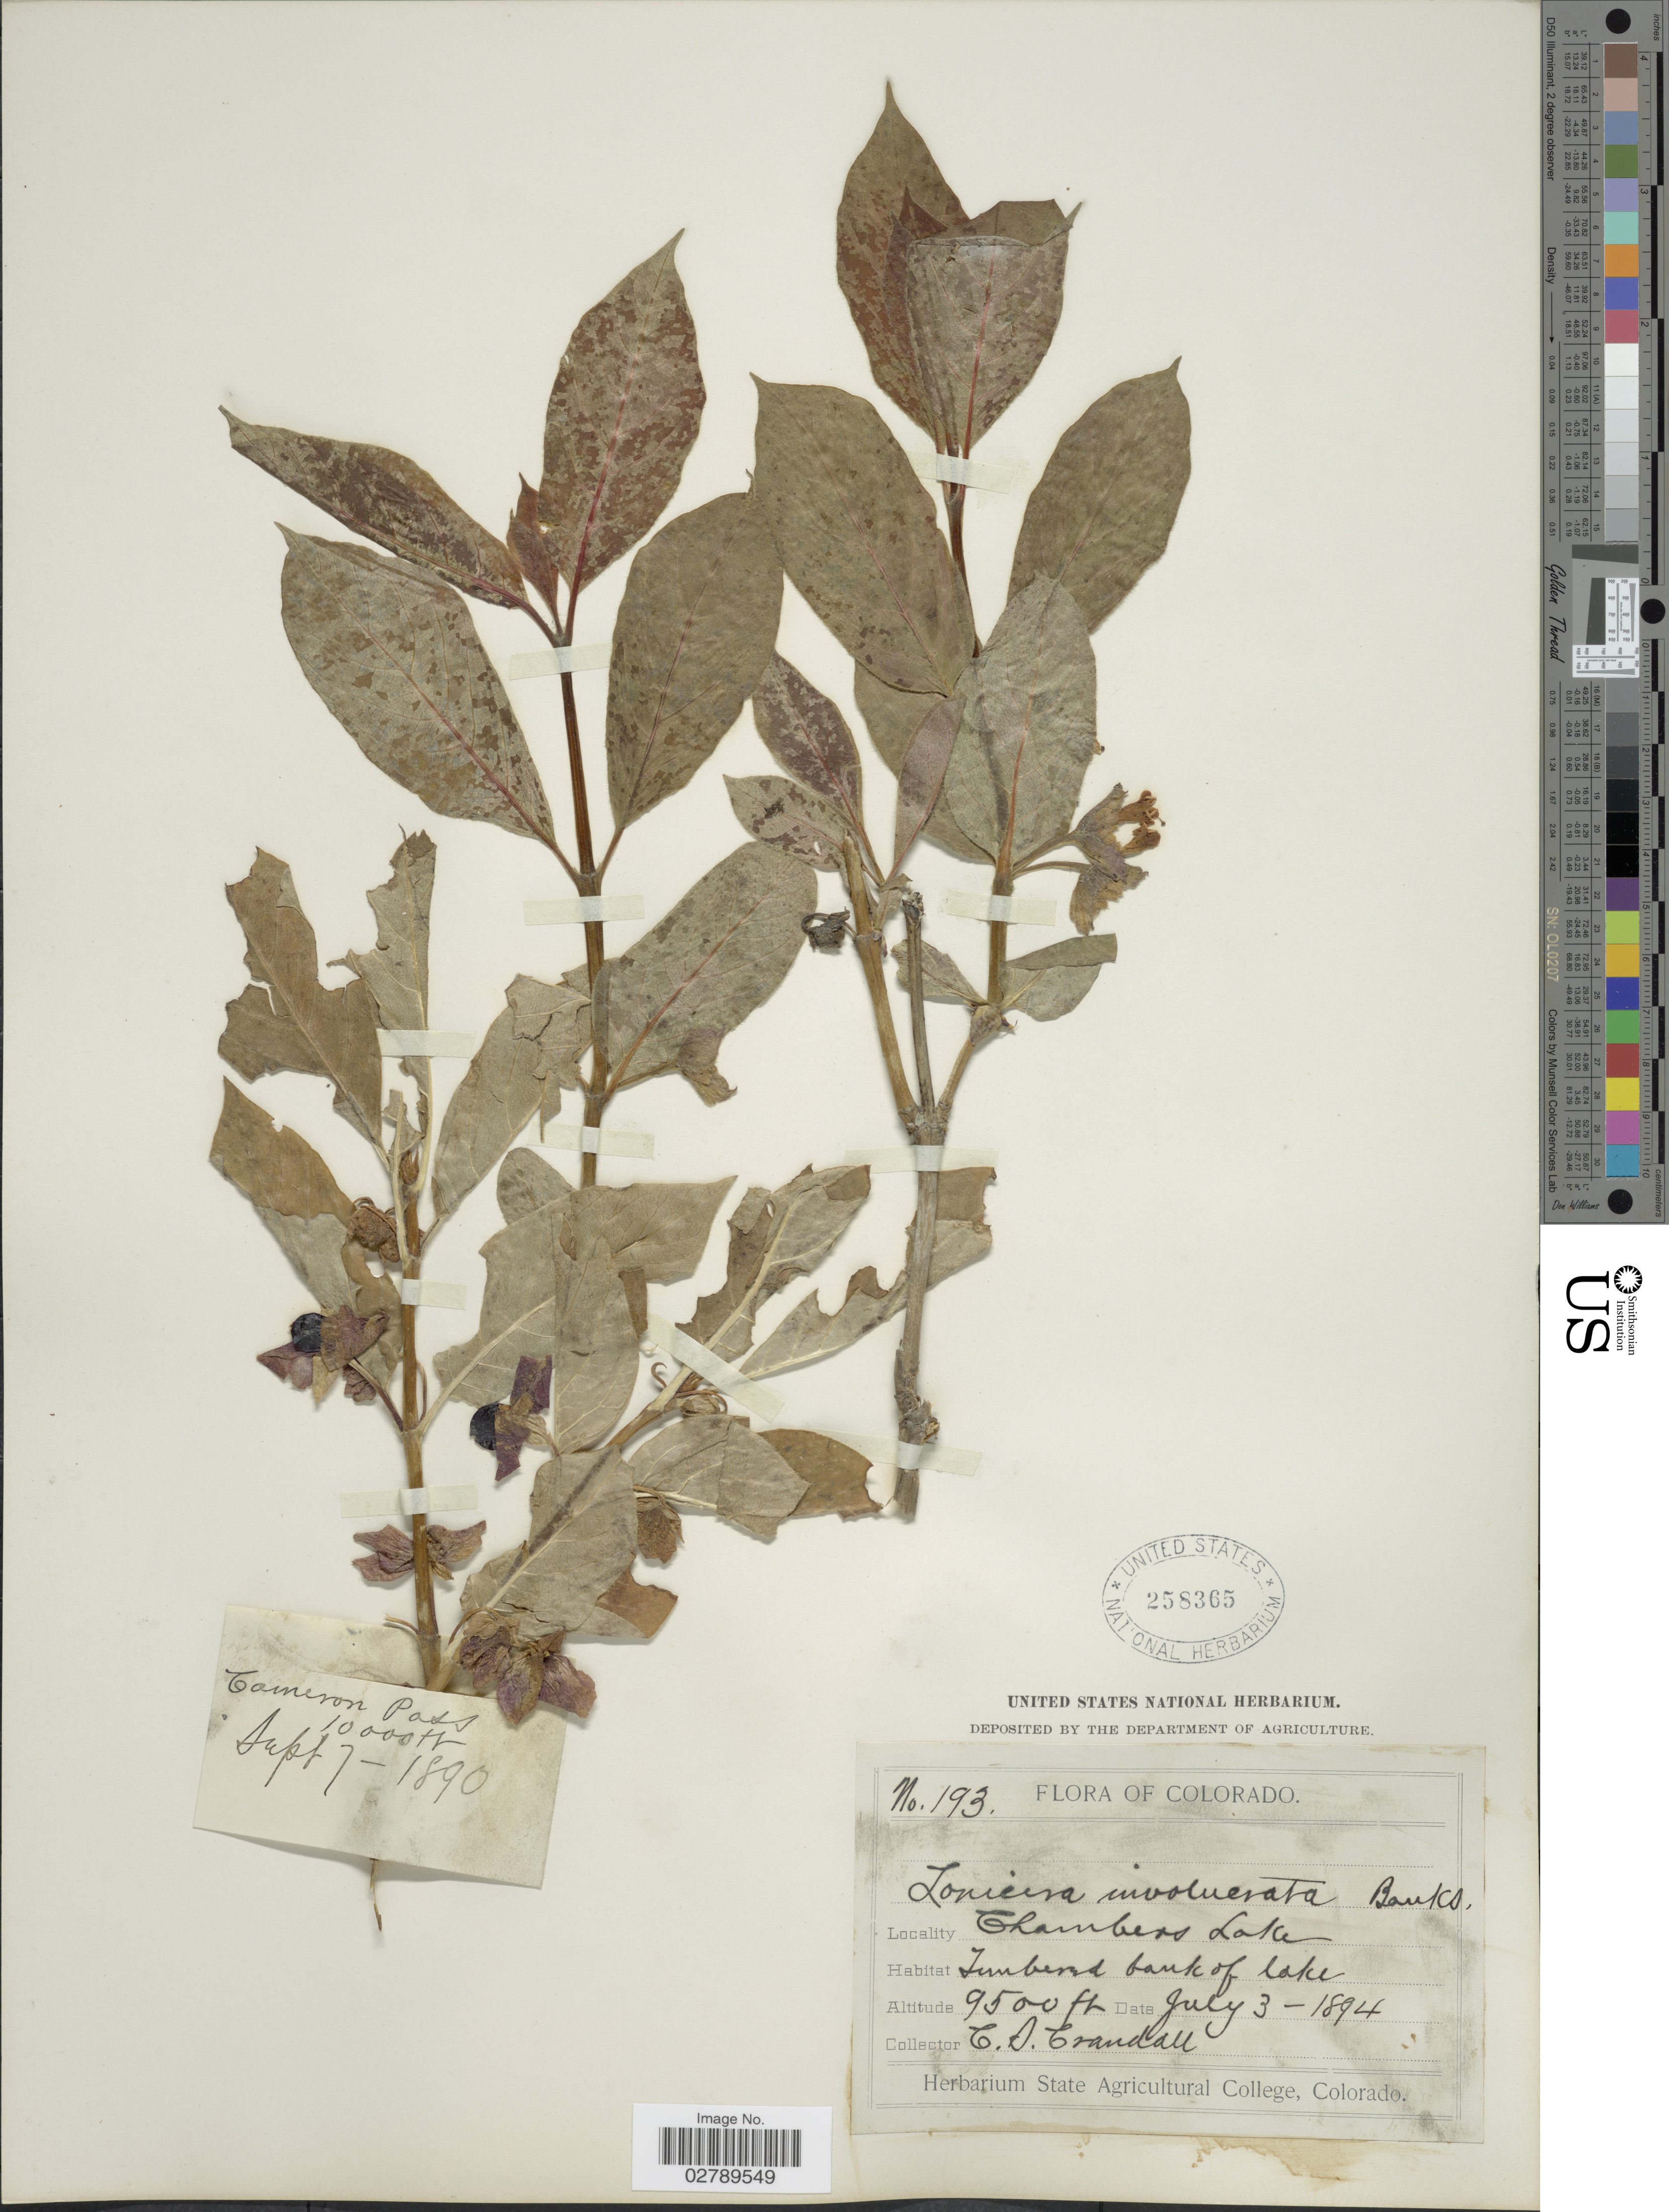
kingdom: Plantae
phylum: Tracheophyta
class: Magnoliopsida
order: Dipsacales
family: Caprifoliaceae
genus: Lonicera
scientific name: Lonicera involucrata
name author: (Richardson) Banks ex Spreng.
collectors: C. Crandall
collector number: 193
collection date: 1894-07-03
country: United States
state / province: Colorado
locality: Chambers Lake. Timbered bank of lake.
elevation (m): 2896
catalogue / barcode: US 258365